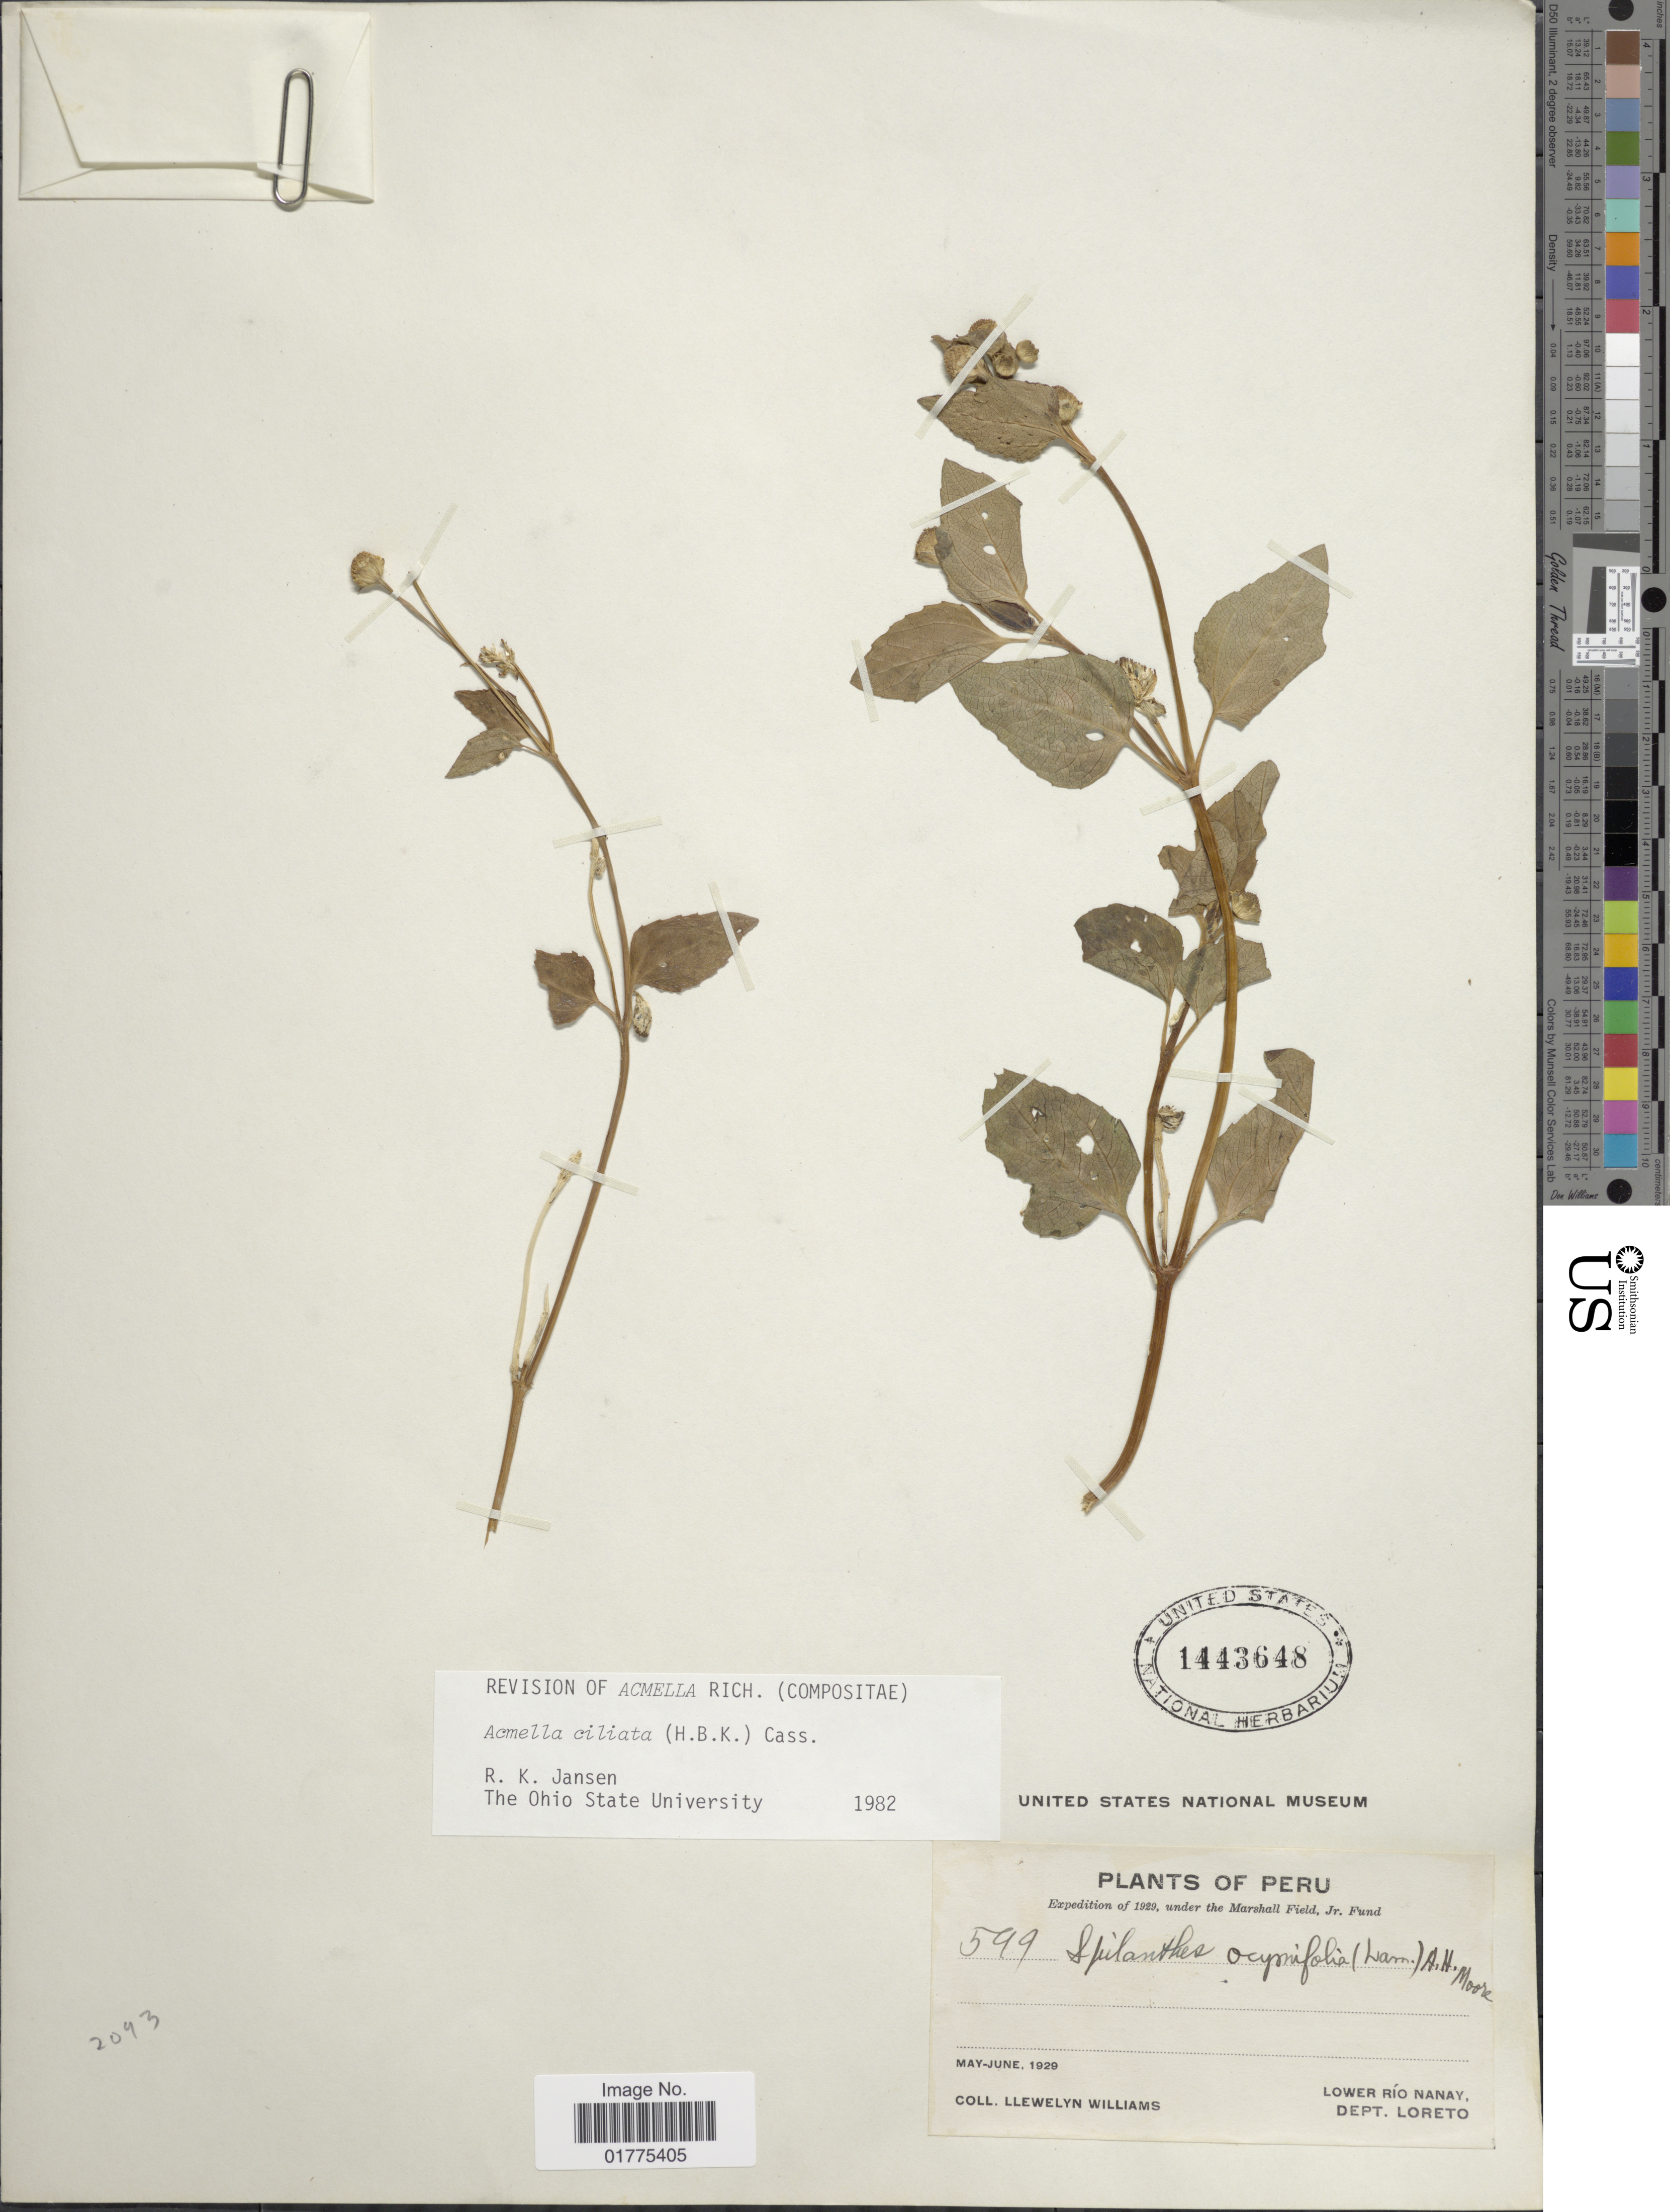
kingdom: Plantae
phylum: Tracheophyta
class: Magnoliopsida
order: Asterales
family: Asteraceae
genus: Acmella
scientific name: Acmella ciliata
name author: (Kunth) Cass.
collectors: Ll. Williams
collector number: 599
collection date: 1929-05/1929-06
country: Peru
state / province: Loreto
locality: Lower Rio Nanay, Dept. Loreto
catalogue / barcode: US 1443648